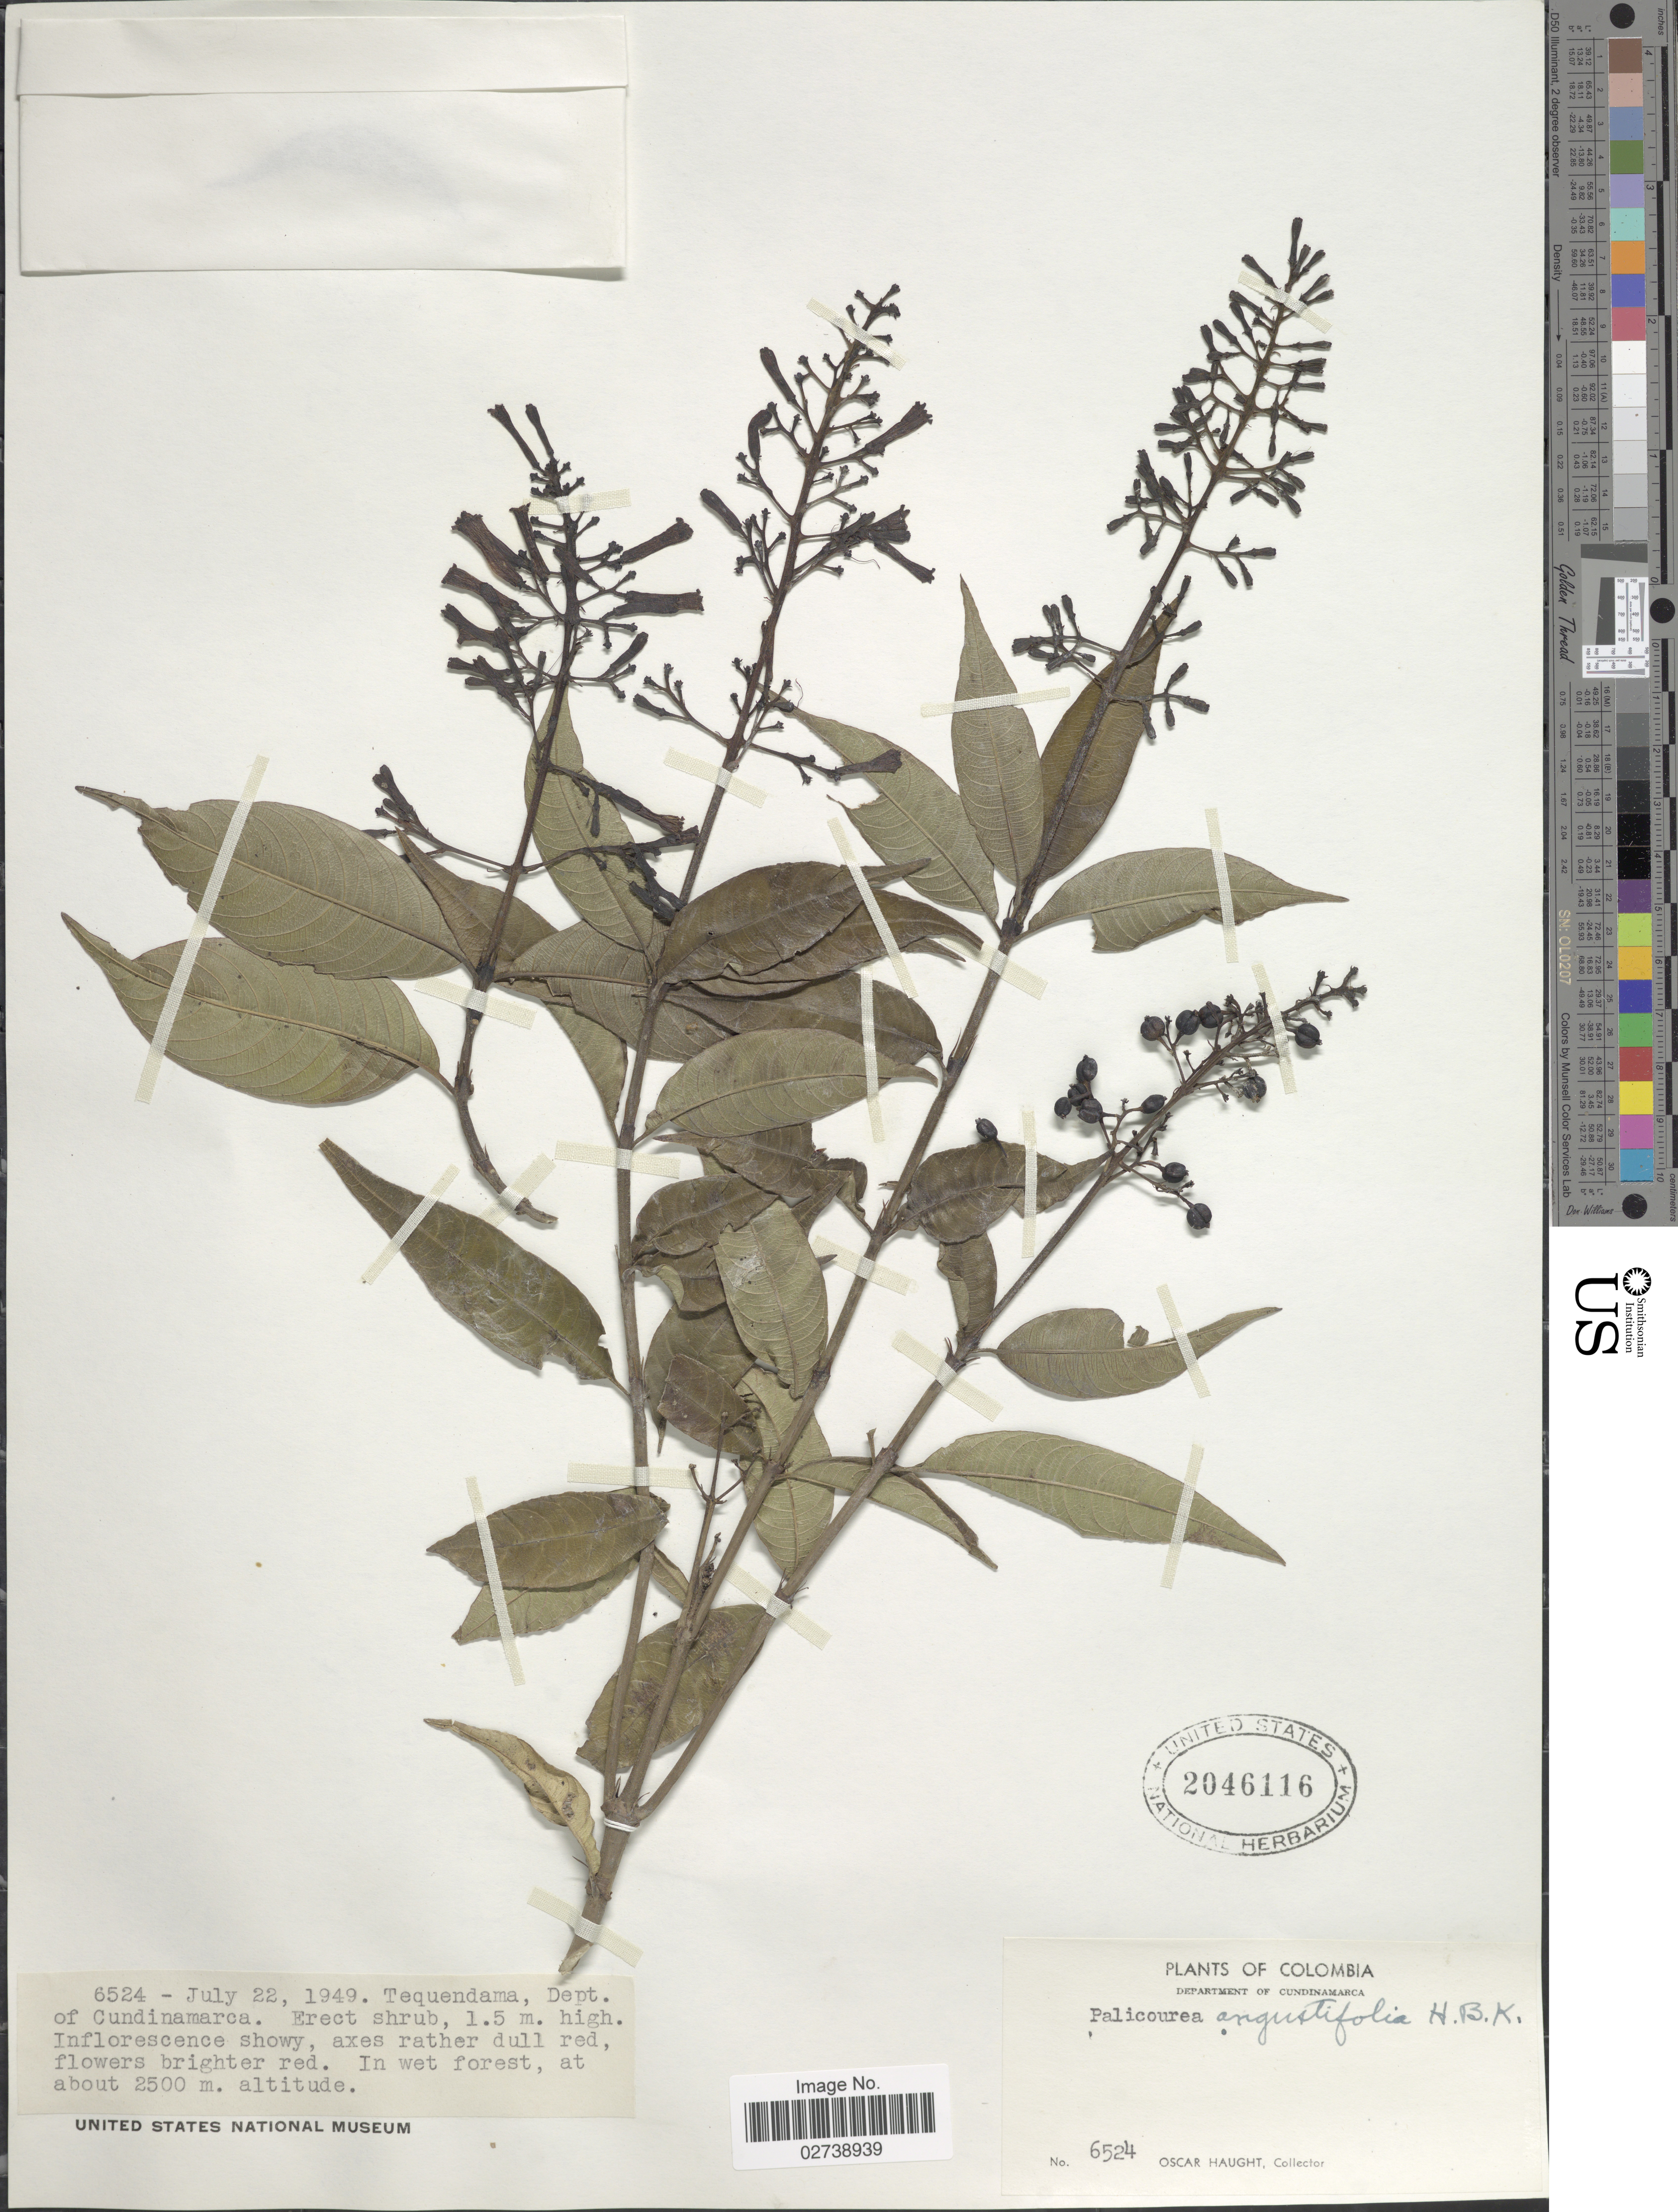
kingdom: Plantae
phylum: Tracheophyta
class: Magnoliopsida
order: Gentianales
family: Rubiaceae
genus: Palicourea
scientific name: Palicourea angustifolia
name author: Kunth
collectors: O. Haught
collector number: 6524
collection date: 1949-07-22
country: Colombia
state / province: Cundinamarca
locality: Tequendama, Dept. of Cundinamarca.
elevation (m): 2500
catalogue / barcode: US 2046116